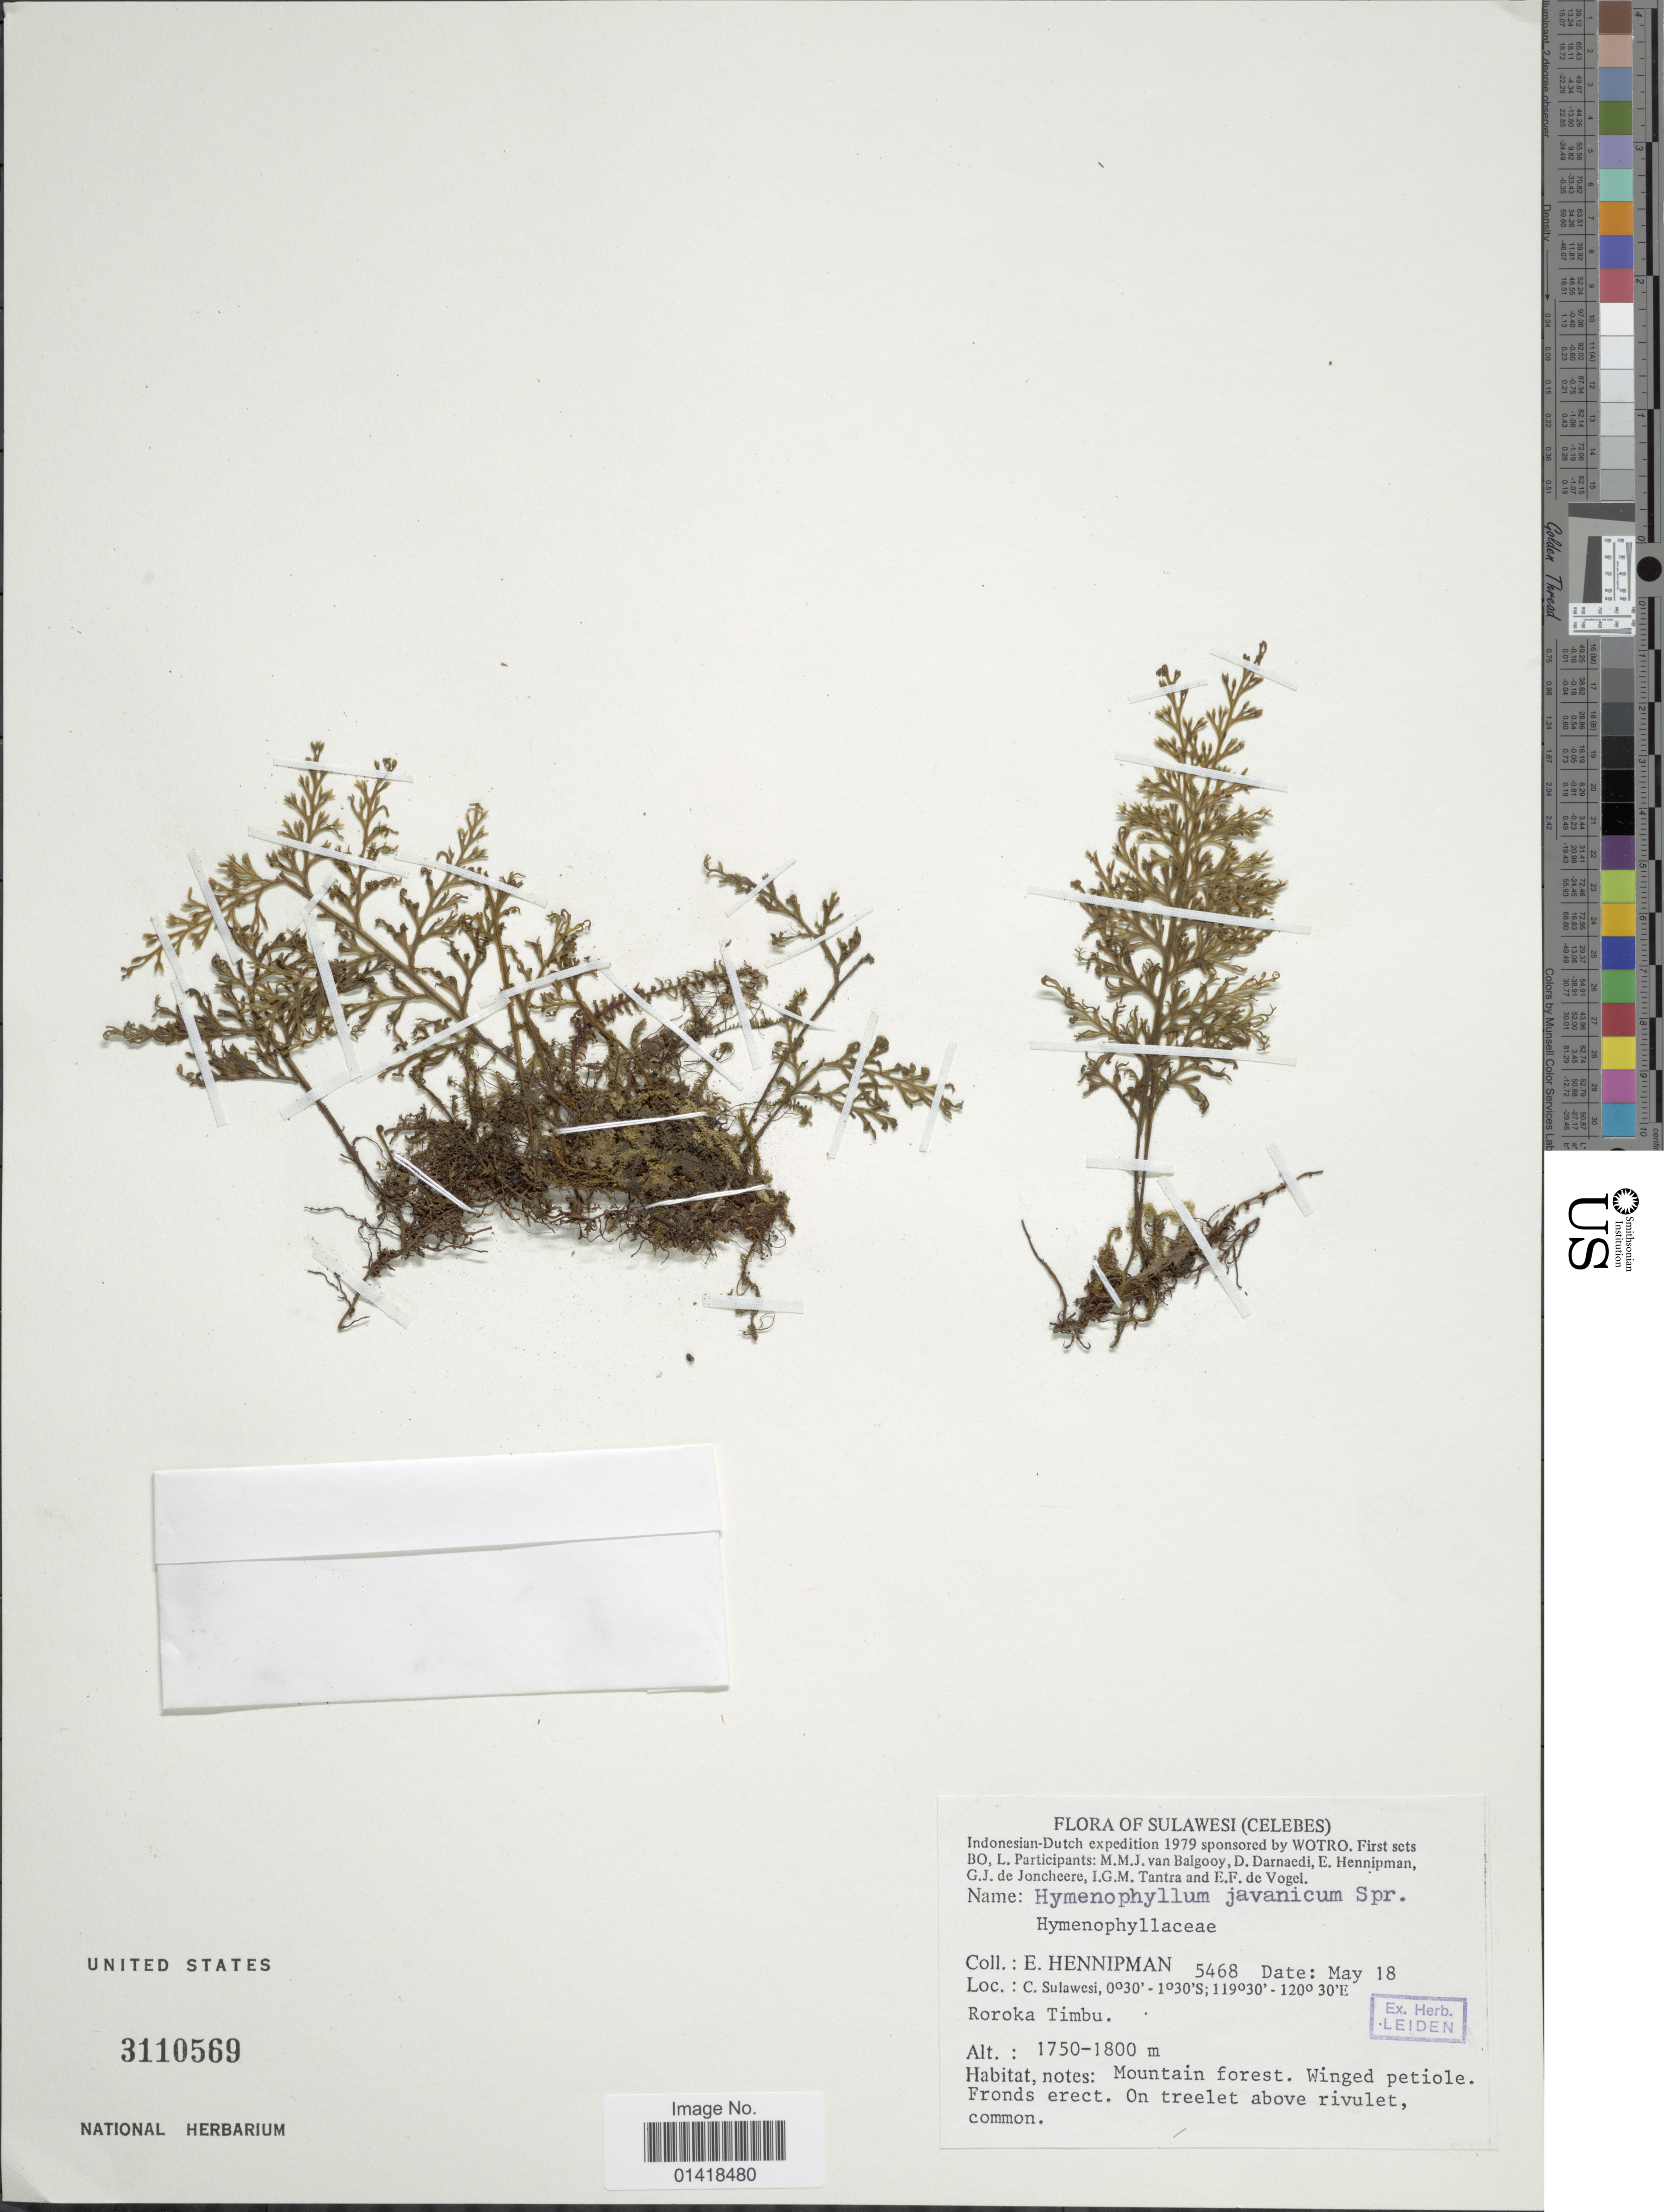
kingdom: Plantae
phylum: Tracheophyta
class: Polypodiopsida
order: Hymenophyllales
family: Hymenophyllaceae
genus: Hymenophyllum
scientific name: Hymenophyllum javanicum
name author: Spreng.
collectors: E. Hennipman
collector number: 5468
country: Indonesia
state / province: Sulawesi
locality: C. Sulawesi. Roroka Timbu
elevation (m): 1750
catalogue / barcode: US 3110569